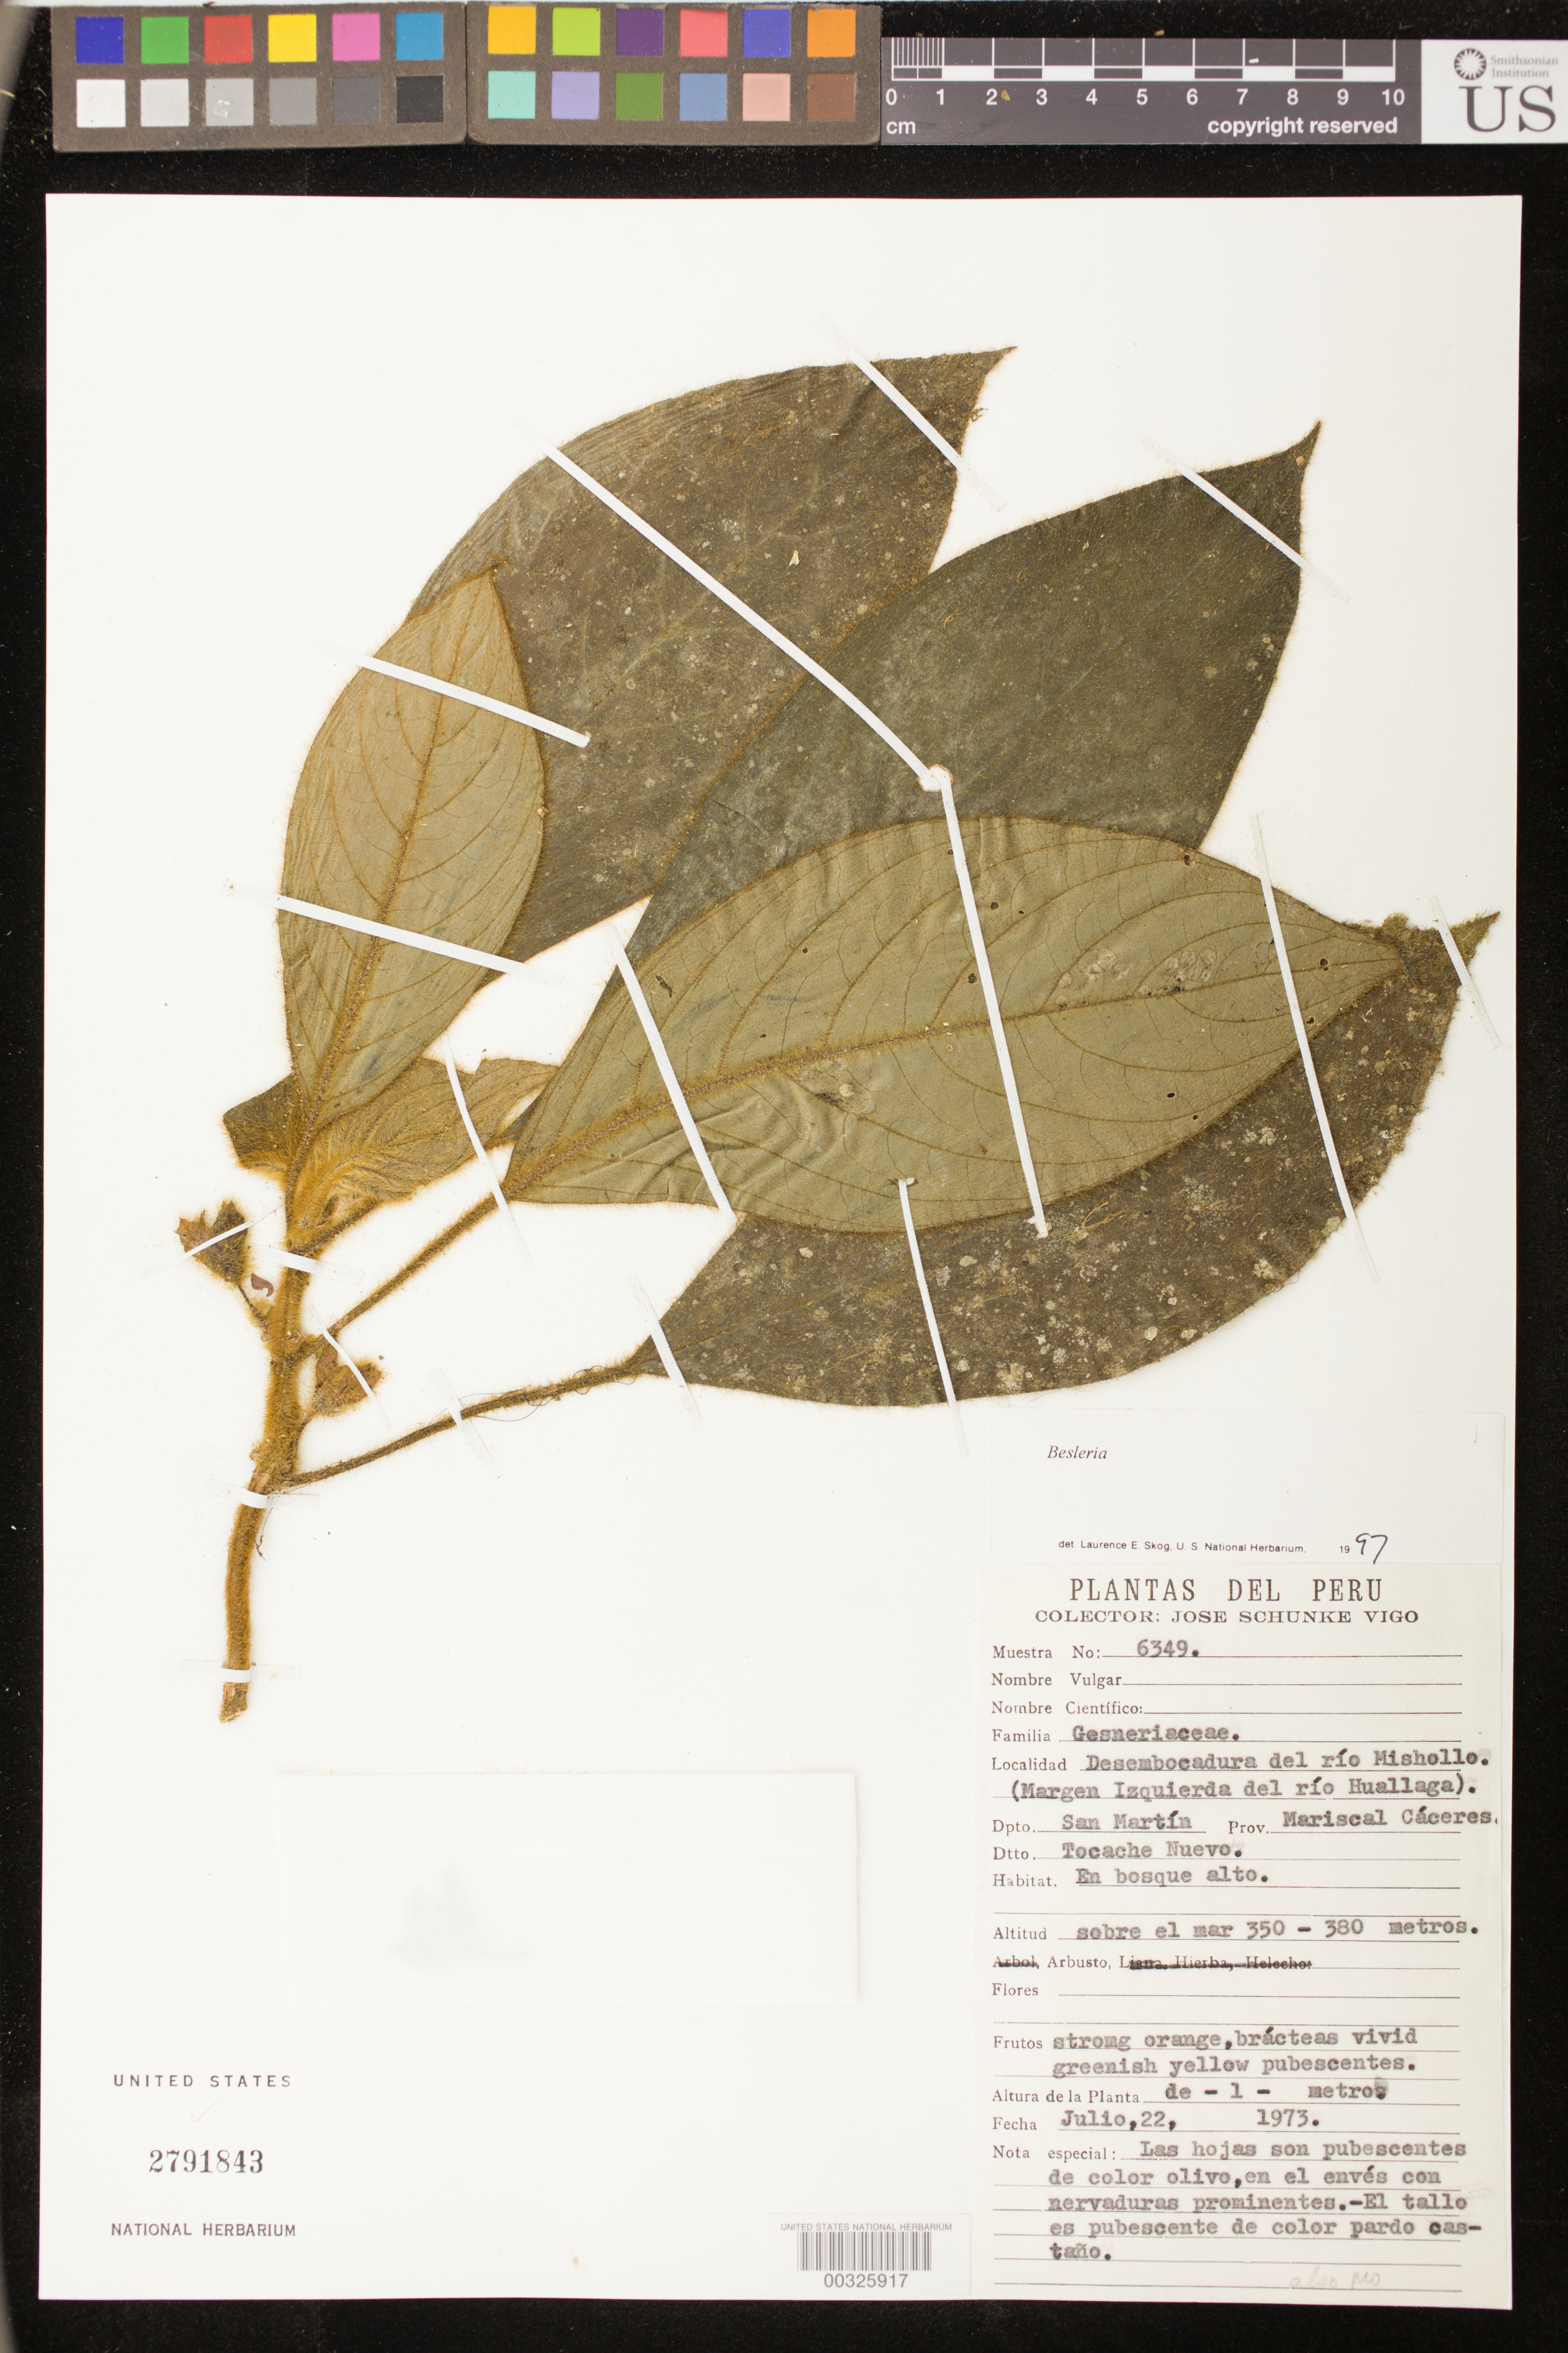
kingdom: Plantae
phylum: Tracheophyta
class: Magnoliopsida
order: Lamiales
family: Gesneriaceae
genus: Besleria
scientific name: Besleria sp.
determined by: Skog, Laurence E.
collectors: J. Schunke Vigo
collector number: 6349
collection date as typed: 22 Jul 1973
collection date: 1973-07-22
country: Peru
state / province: San Martín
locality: Prov. Mariscal Cáceres, Dtto. Tocache Nuevo; desembocadura del río Mishollo (margen izquierda del río Huallaga)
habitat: En bosque alto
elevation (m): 350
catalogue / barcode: US 2791843